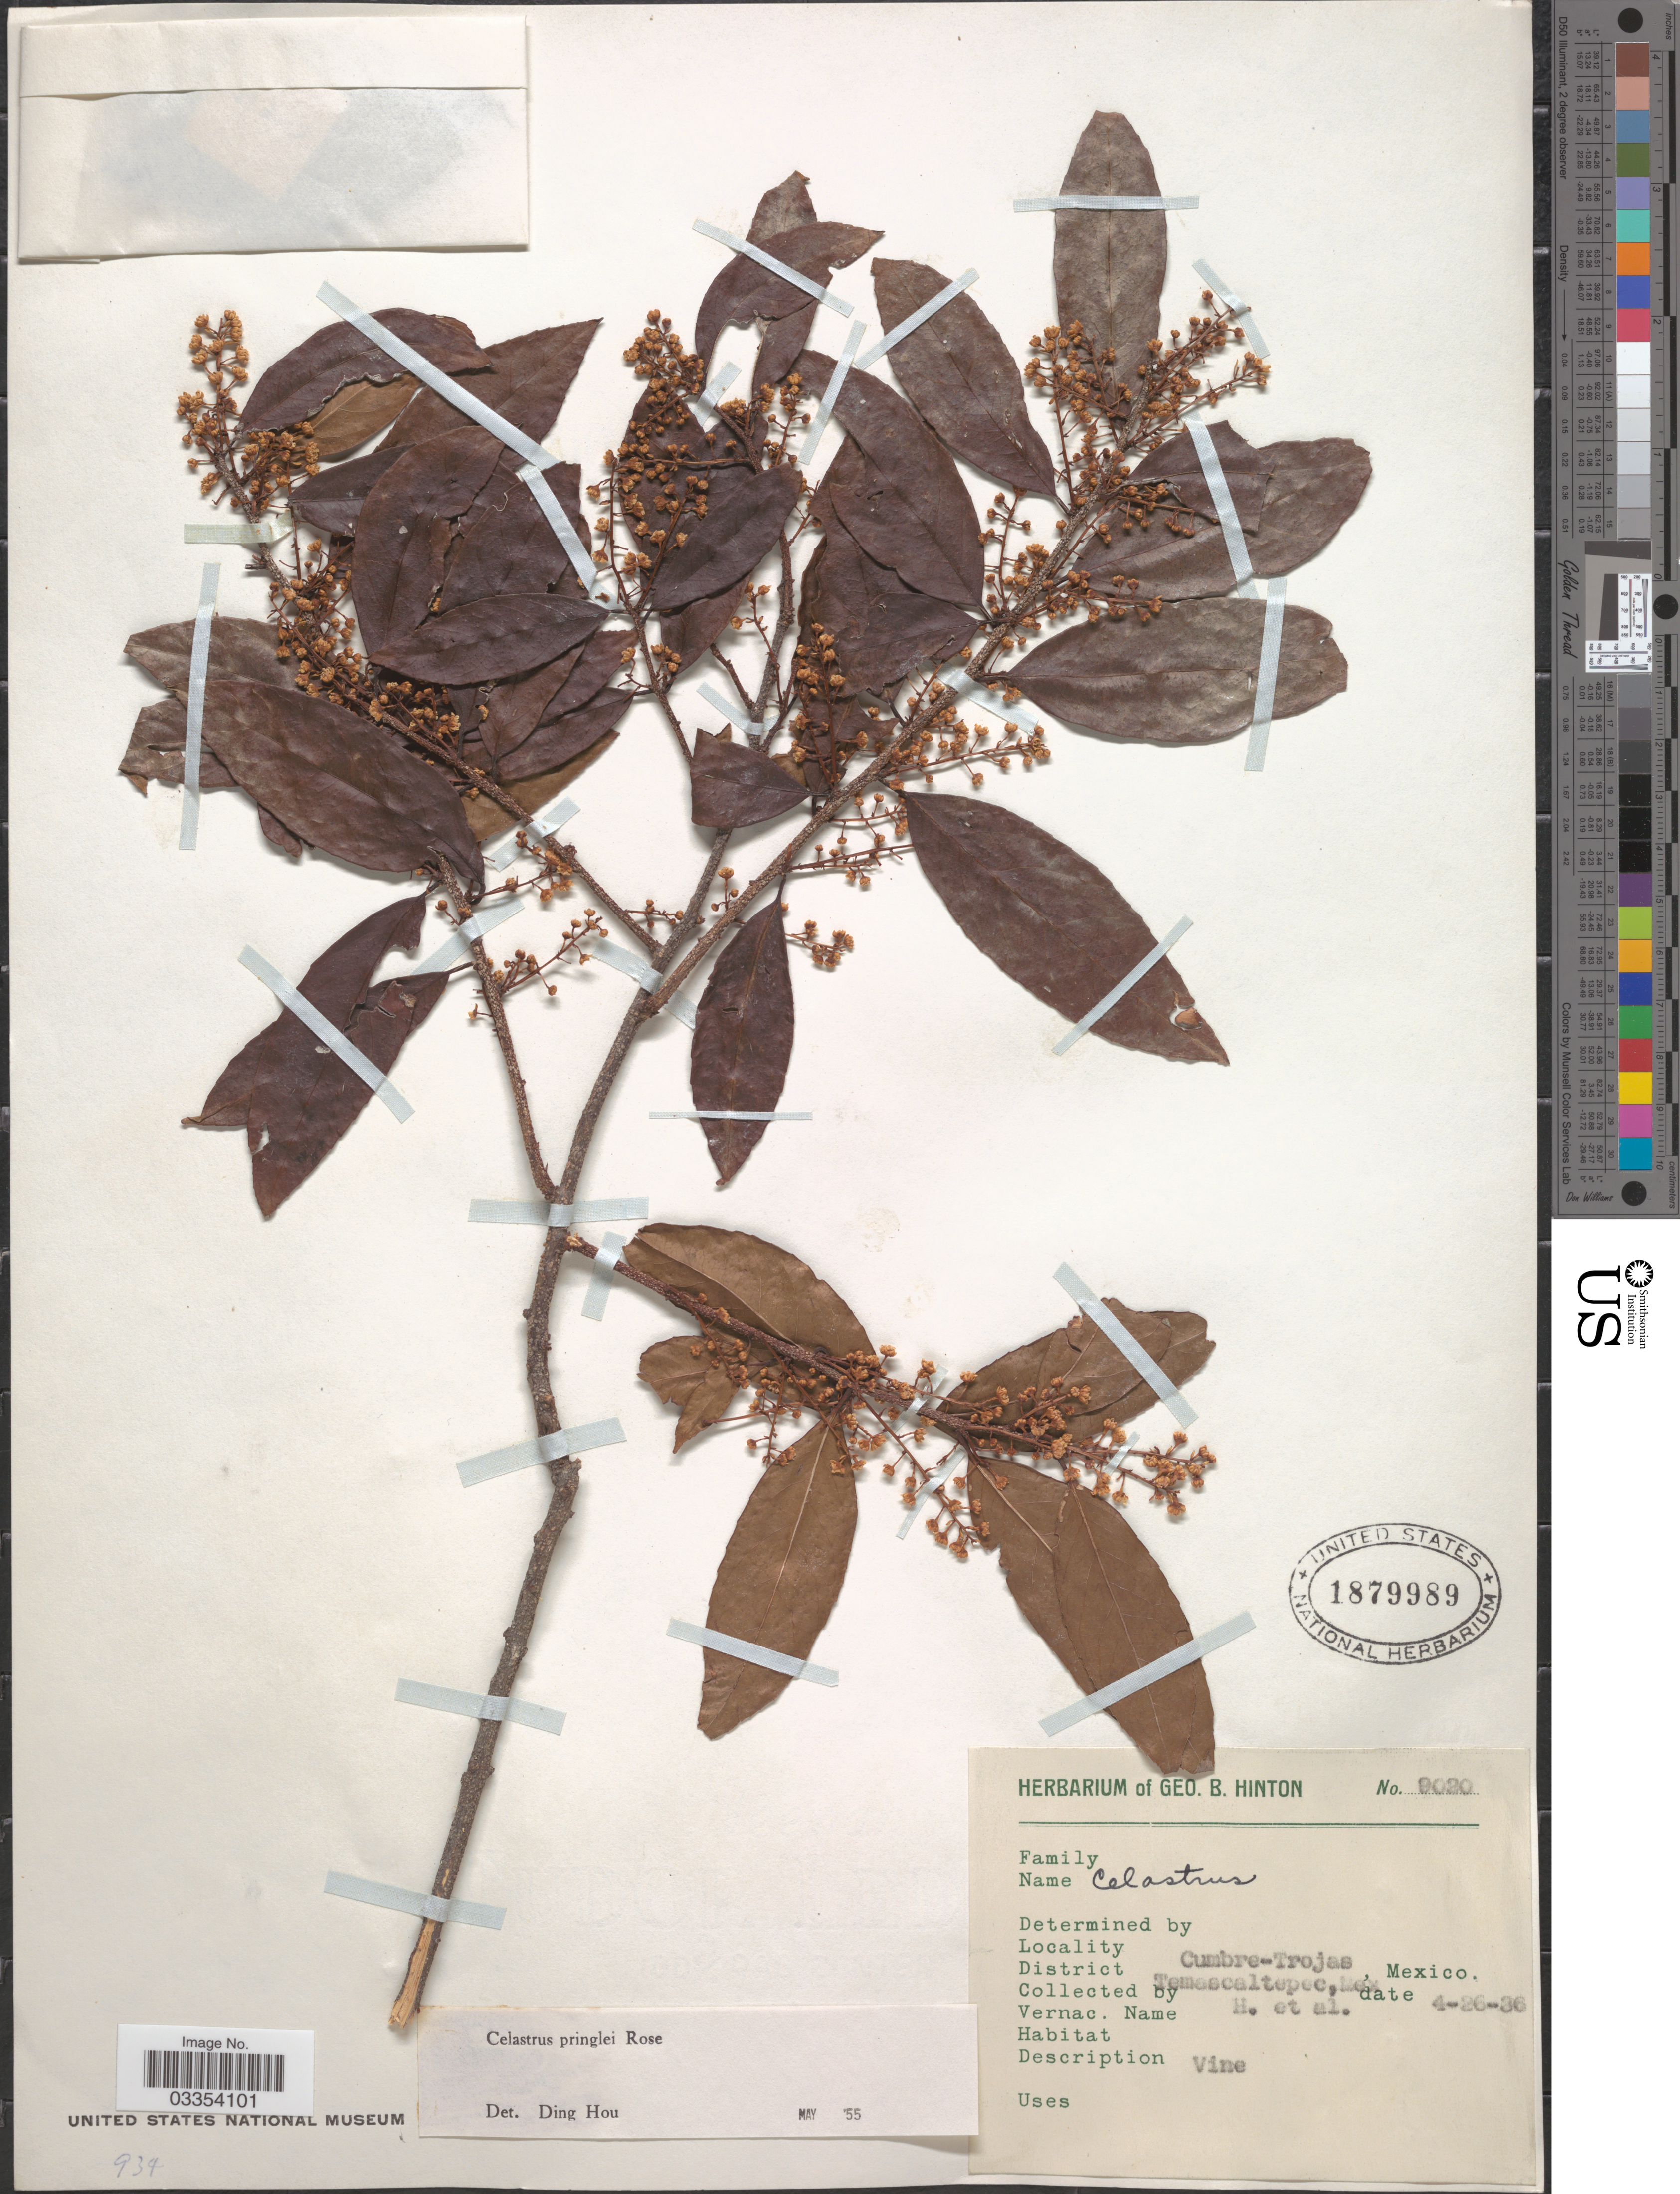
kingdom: Plantae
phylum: Tracheophyta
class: Magnoliopsida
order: Celastrales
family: Celastraceae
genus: Celastrus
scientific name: Celastrus pringlei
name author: Rose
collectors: G. B. Hinton & et al.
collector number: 9020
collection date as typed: Transcribed d/m/y: 26/4/36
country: Mexico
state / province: México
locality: Cumbre-Trojas. District Temascaltepec.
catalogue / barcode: US 1879989